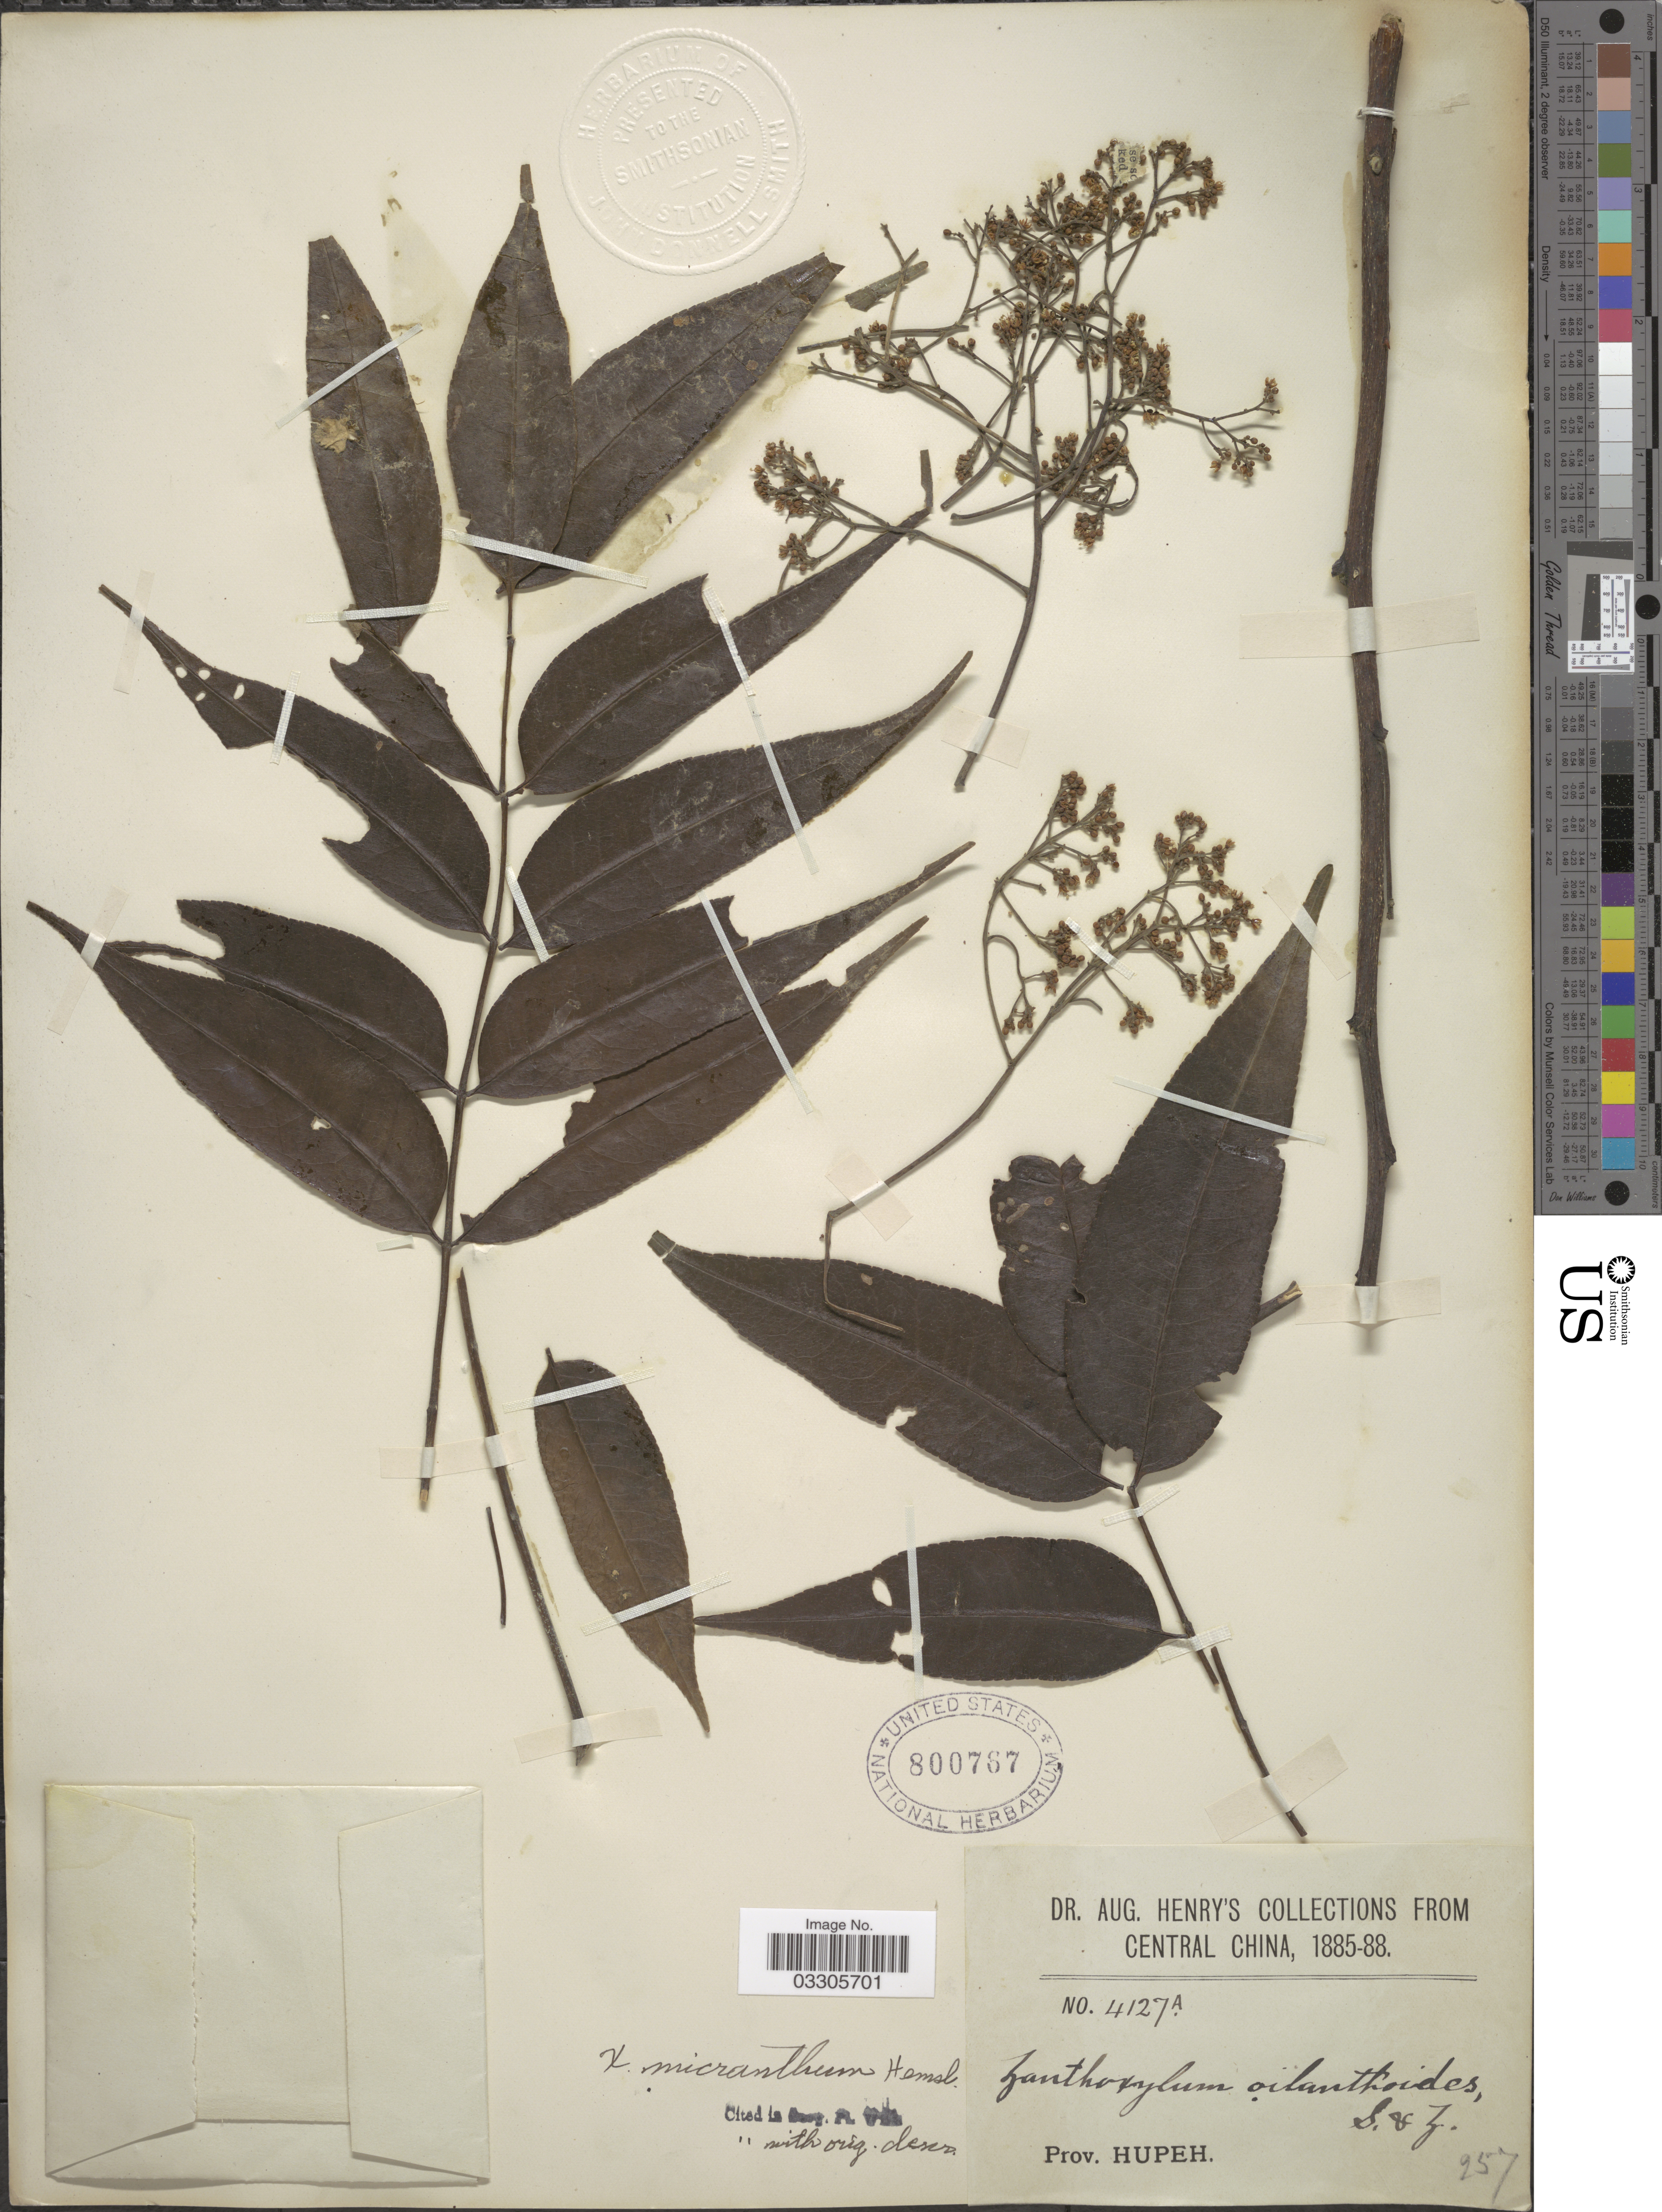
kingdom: Plantae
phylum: Tracheophyta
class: Magnoliopsida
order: Sapindales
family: Rutaceae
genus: Zanthoxylum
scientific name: Zanthoxylum micranthum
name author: Hemsl.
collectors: A. Henry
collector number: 4127 A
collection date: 1885/1888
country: China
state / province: Hubei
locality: Central China, Prov. Hupeh.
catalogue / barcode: US 800767